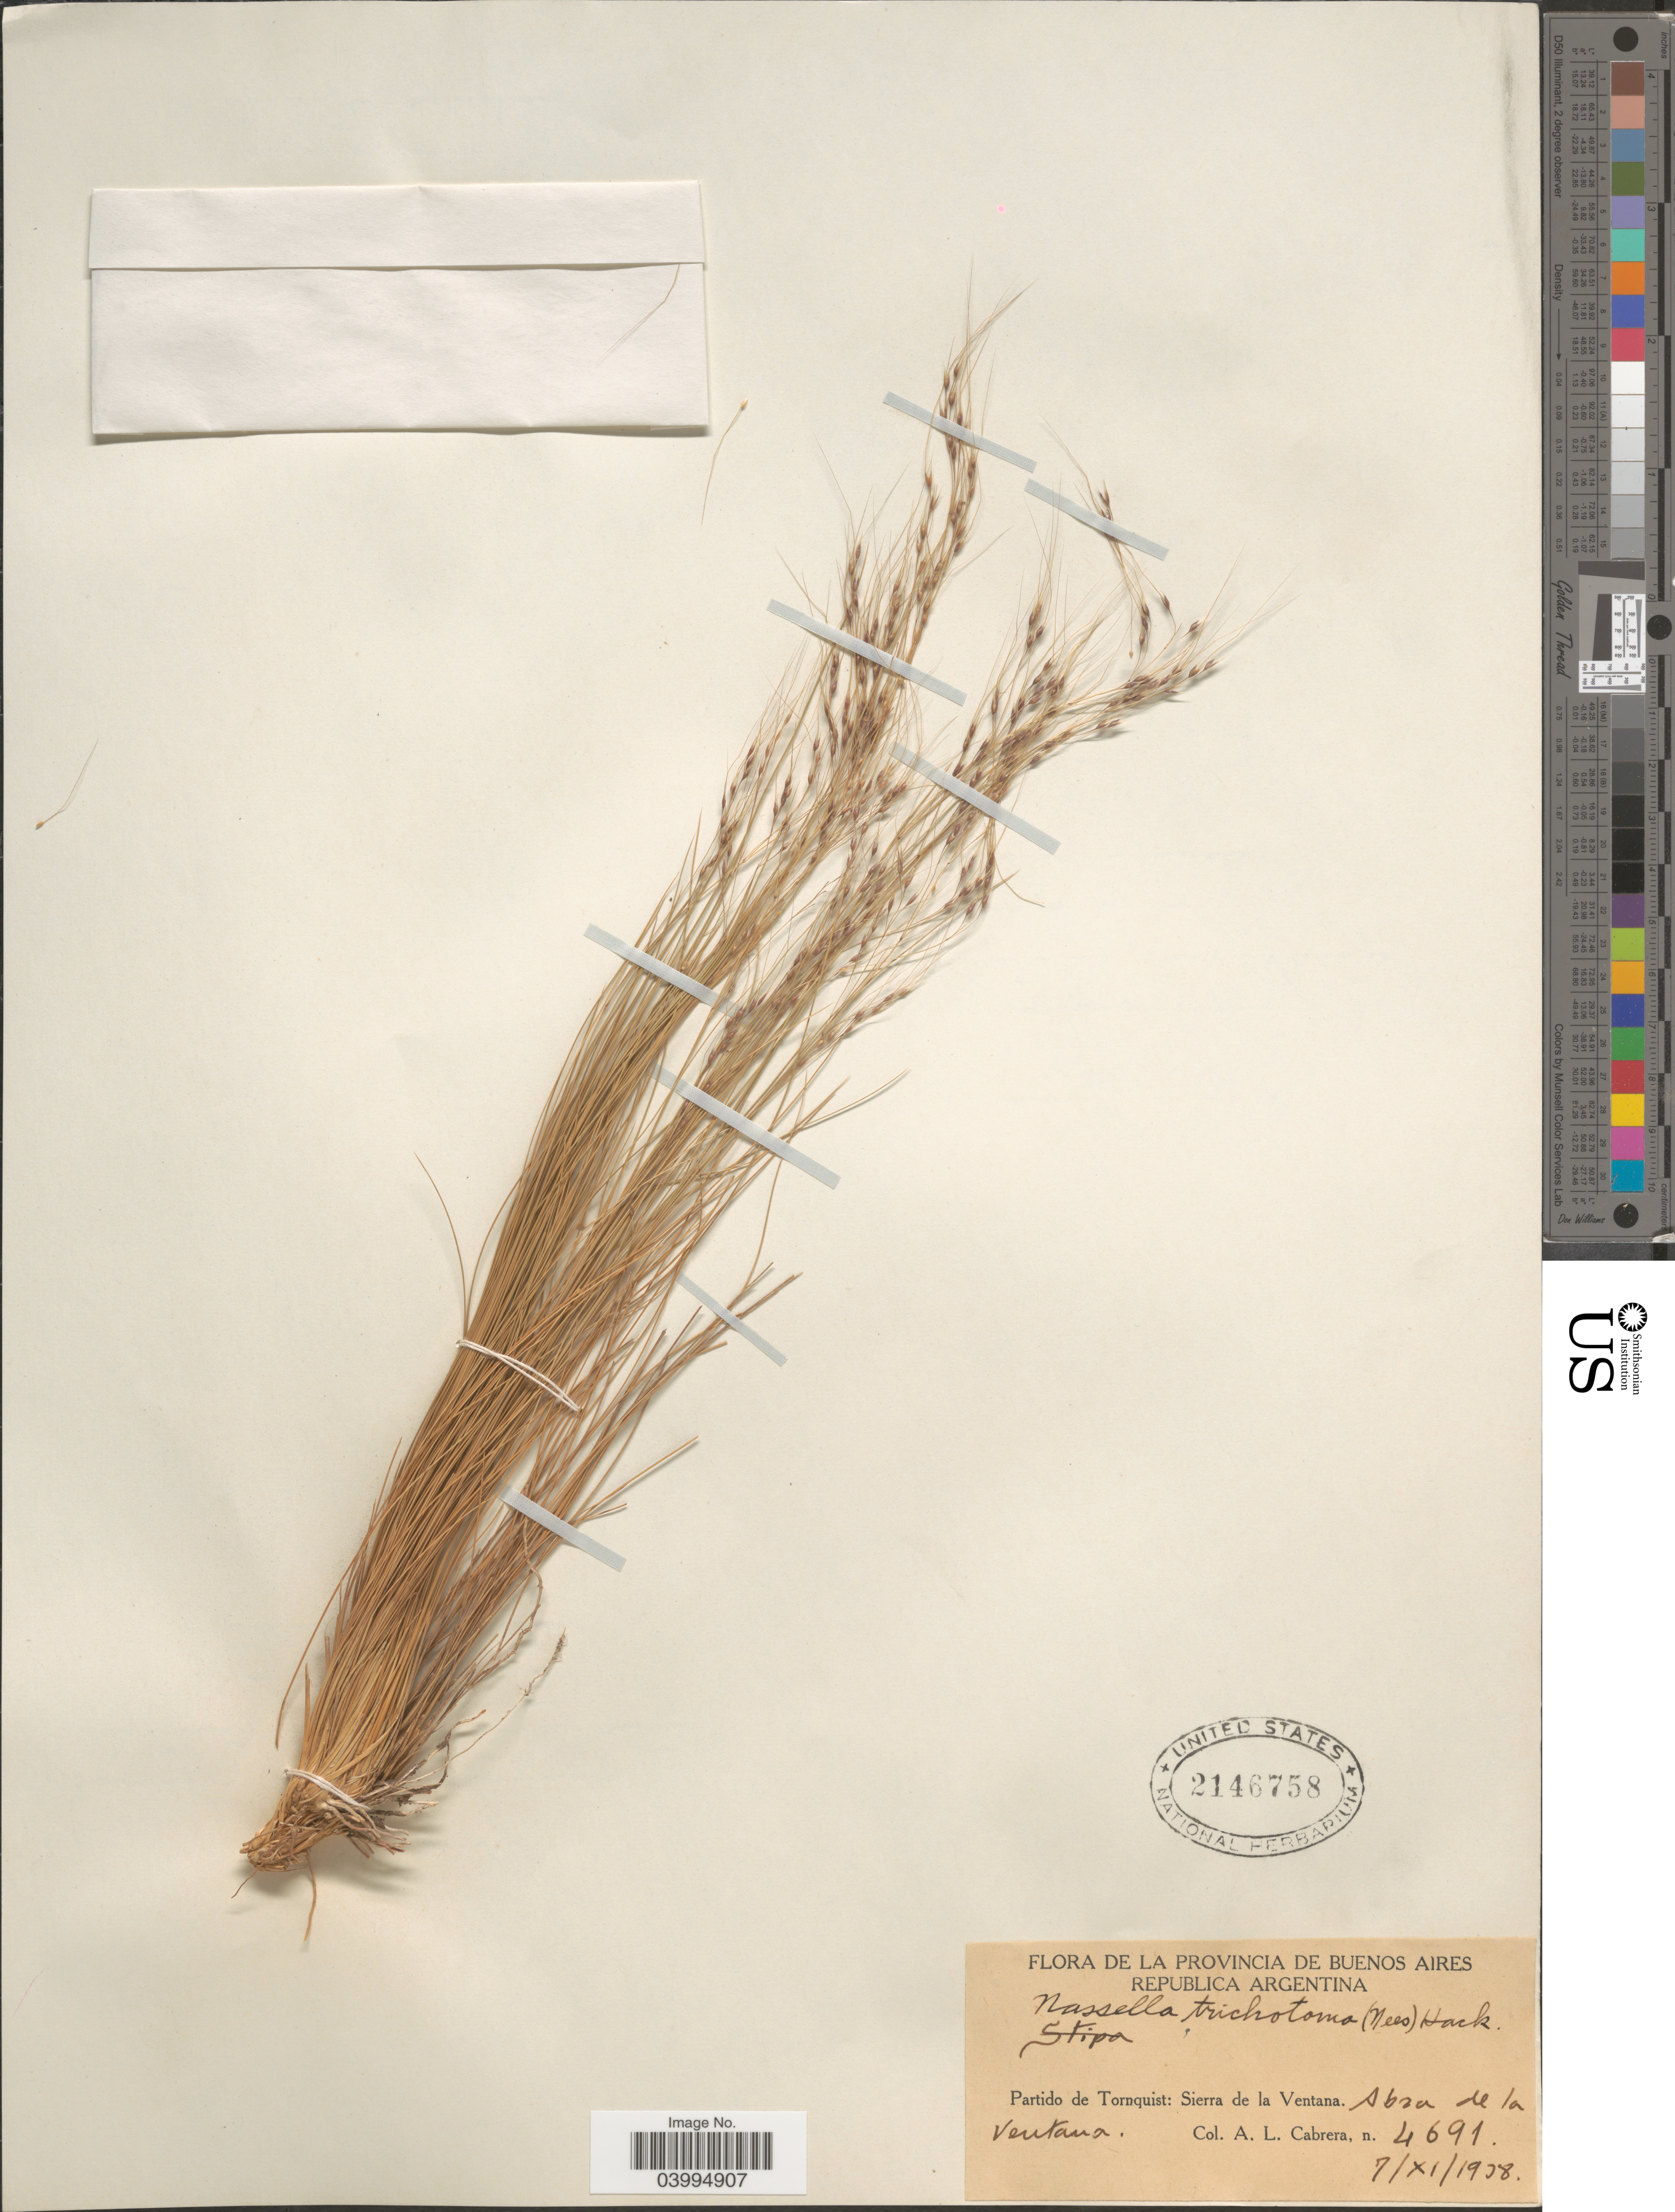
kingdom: Plantae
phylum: Tracheophyta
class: Liliopsida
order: Poales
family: Poaceae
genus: Nassella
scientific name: Nassella trichotoma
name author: (Ness) Hack. ex Arechav.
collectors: A. L. Cabrera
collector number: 4691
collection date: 1938-11-07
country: Argentina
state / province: Buenos Aires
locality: Republica Argentina. Partido de Tornquist: Sierra de la Ventana. Abra de la Ventana.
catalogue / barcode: US 2146758